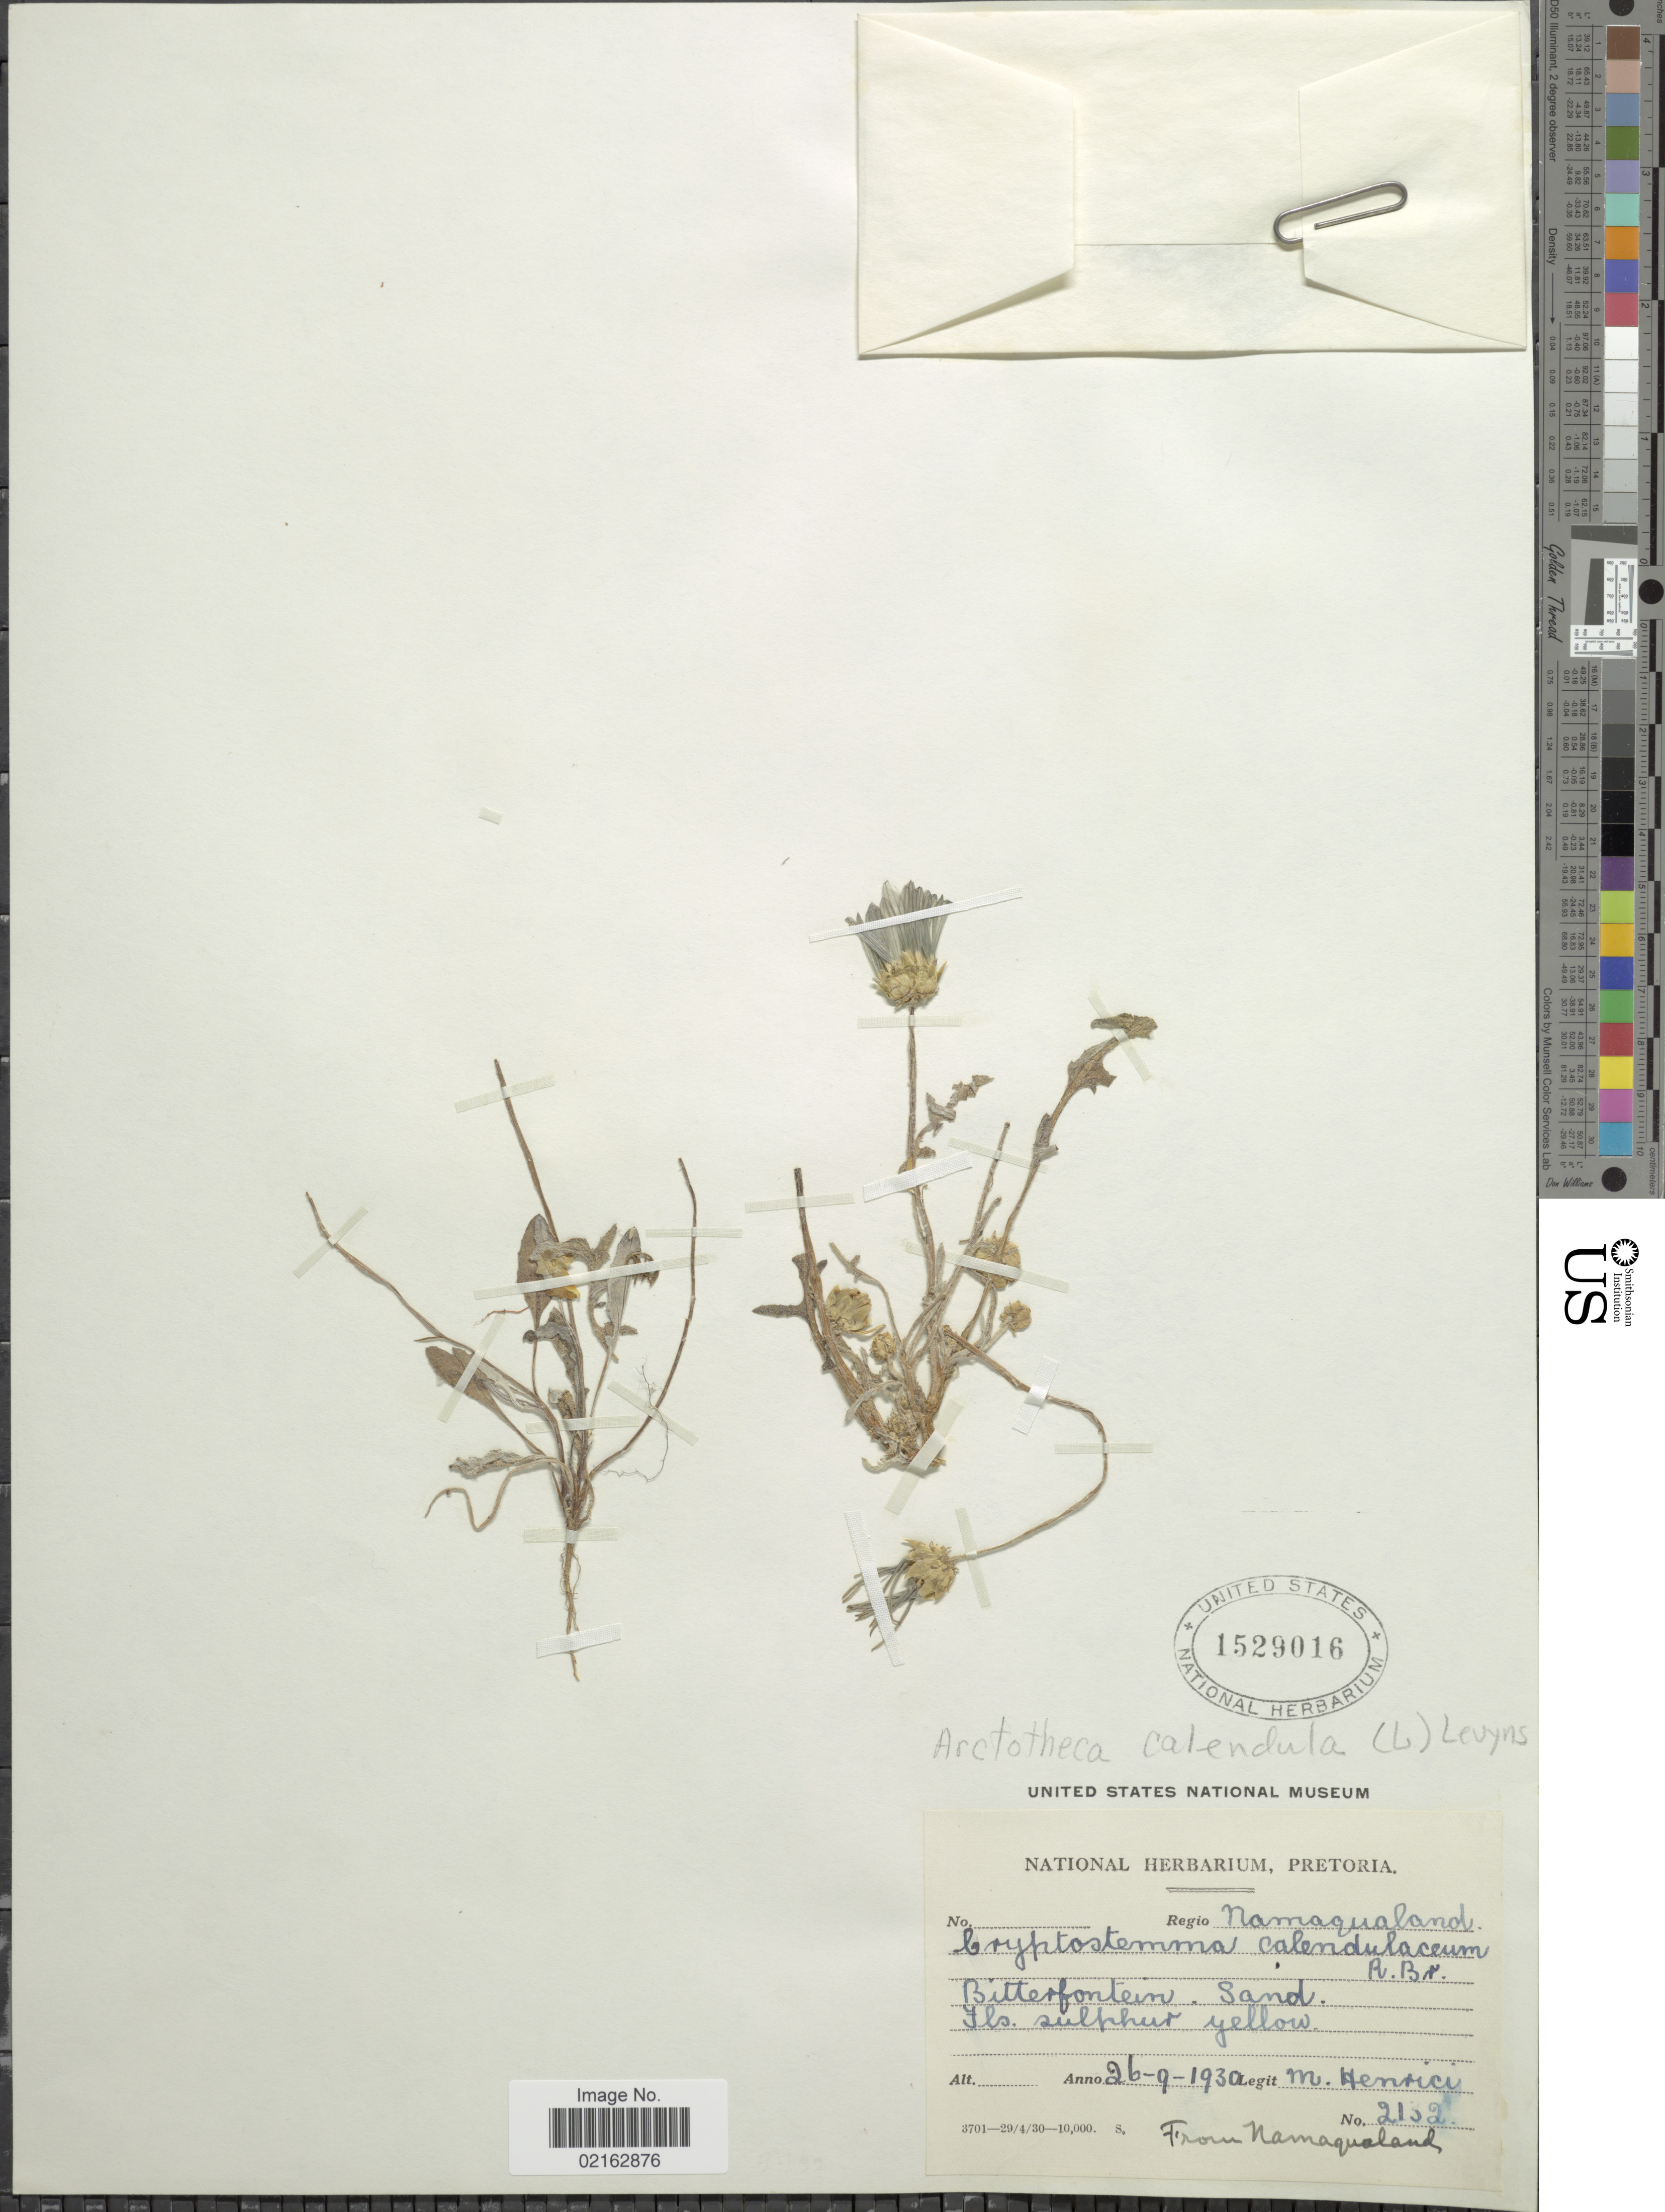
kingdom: Plantae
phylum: Tracheophyta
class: Magnoliopsida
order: Asterales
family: Asteraceae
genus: Arctotheca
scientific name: Arctotheca calendula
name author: (L.) Levyns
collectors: M. Henrici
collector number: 2132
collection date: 1930-09-26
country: South Africa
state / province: Northern Cape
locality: Regio Namaqualand. Bitterfonteon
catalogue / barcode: US 1529016